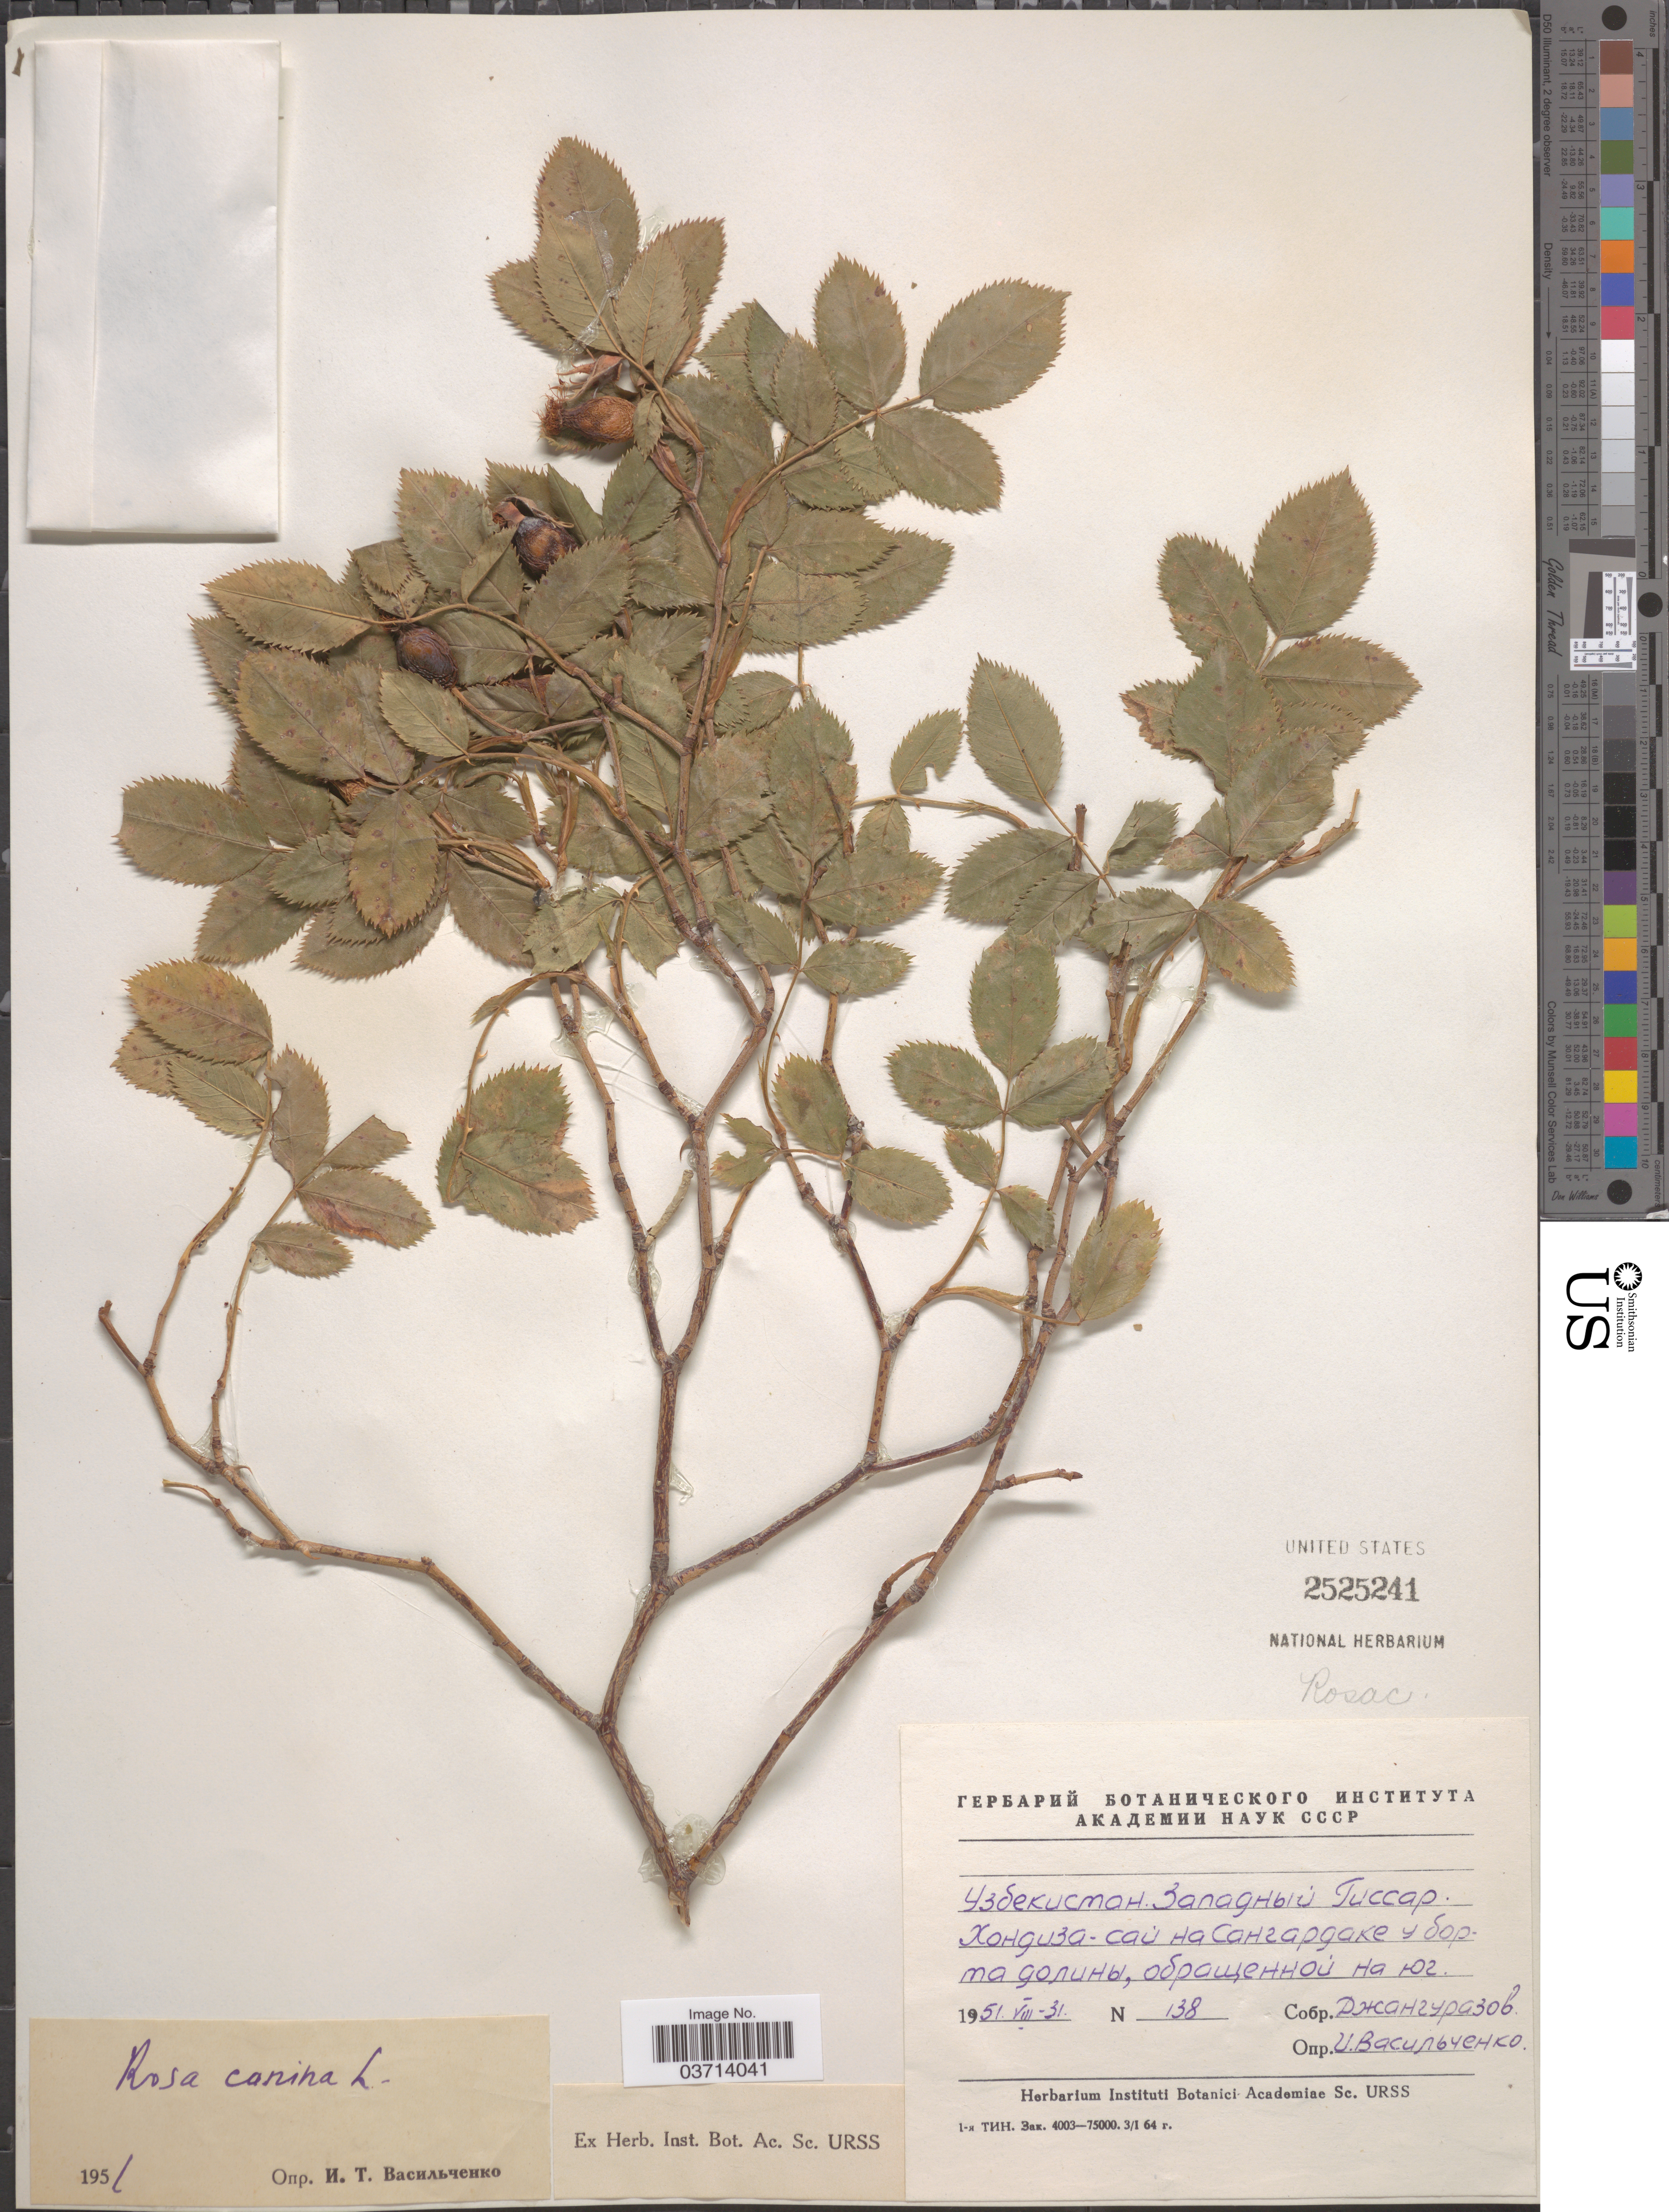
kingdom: Plantae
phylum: Tracheophyta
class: Magnoliopsida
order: Rosales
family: Rosaceae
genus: Rosa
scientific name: Rosa canina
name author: L.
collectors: X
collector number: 138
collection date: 1951-08-31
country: Uzbekistan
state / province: Surxondaryo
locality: Sangardak, Khondiza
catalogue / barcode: US 2525241